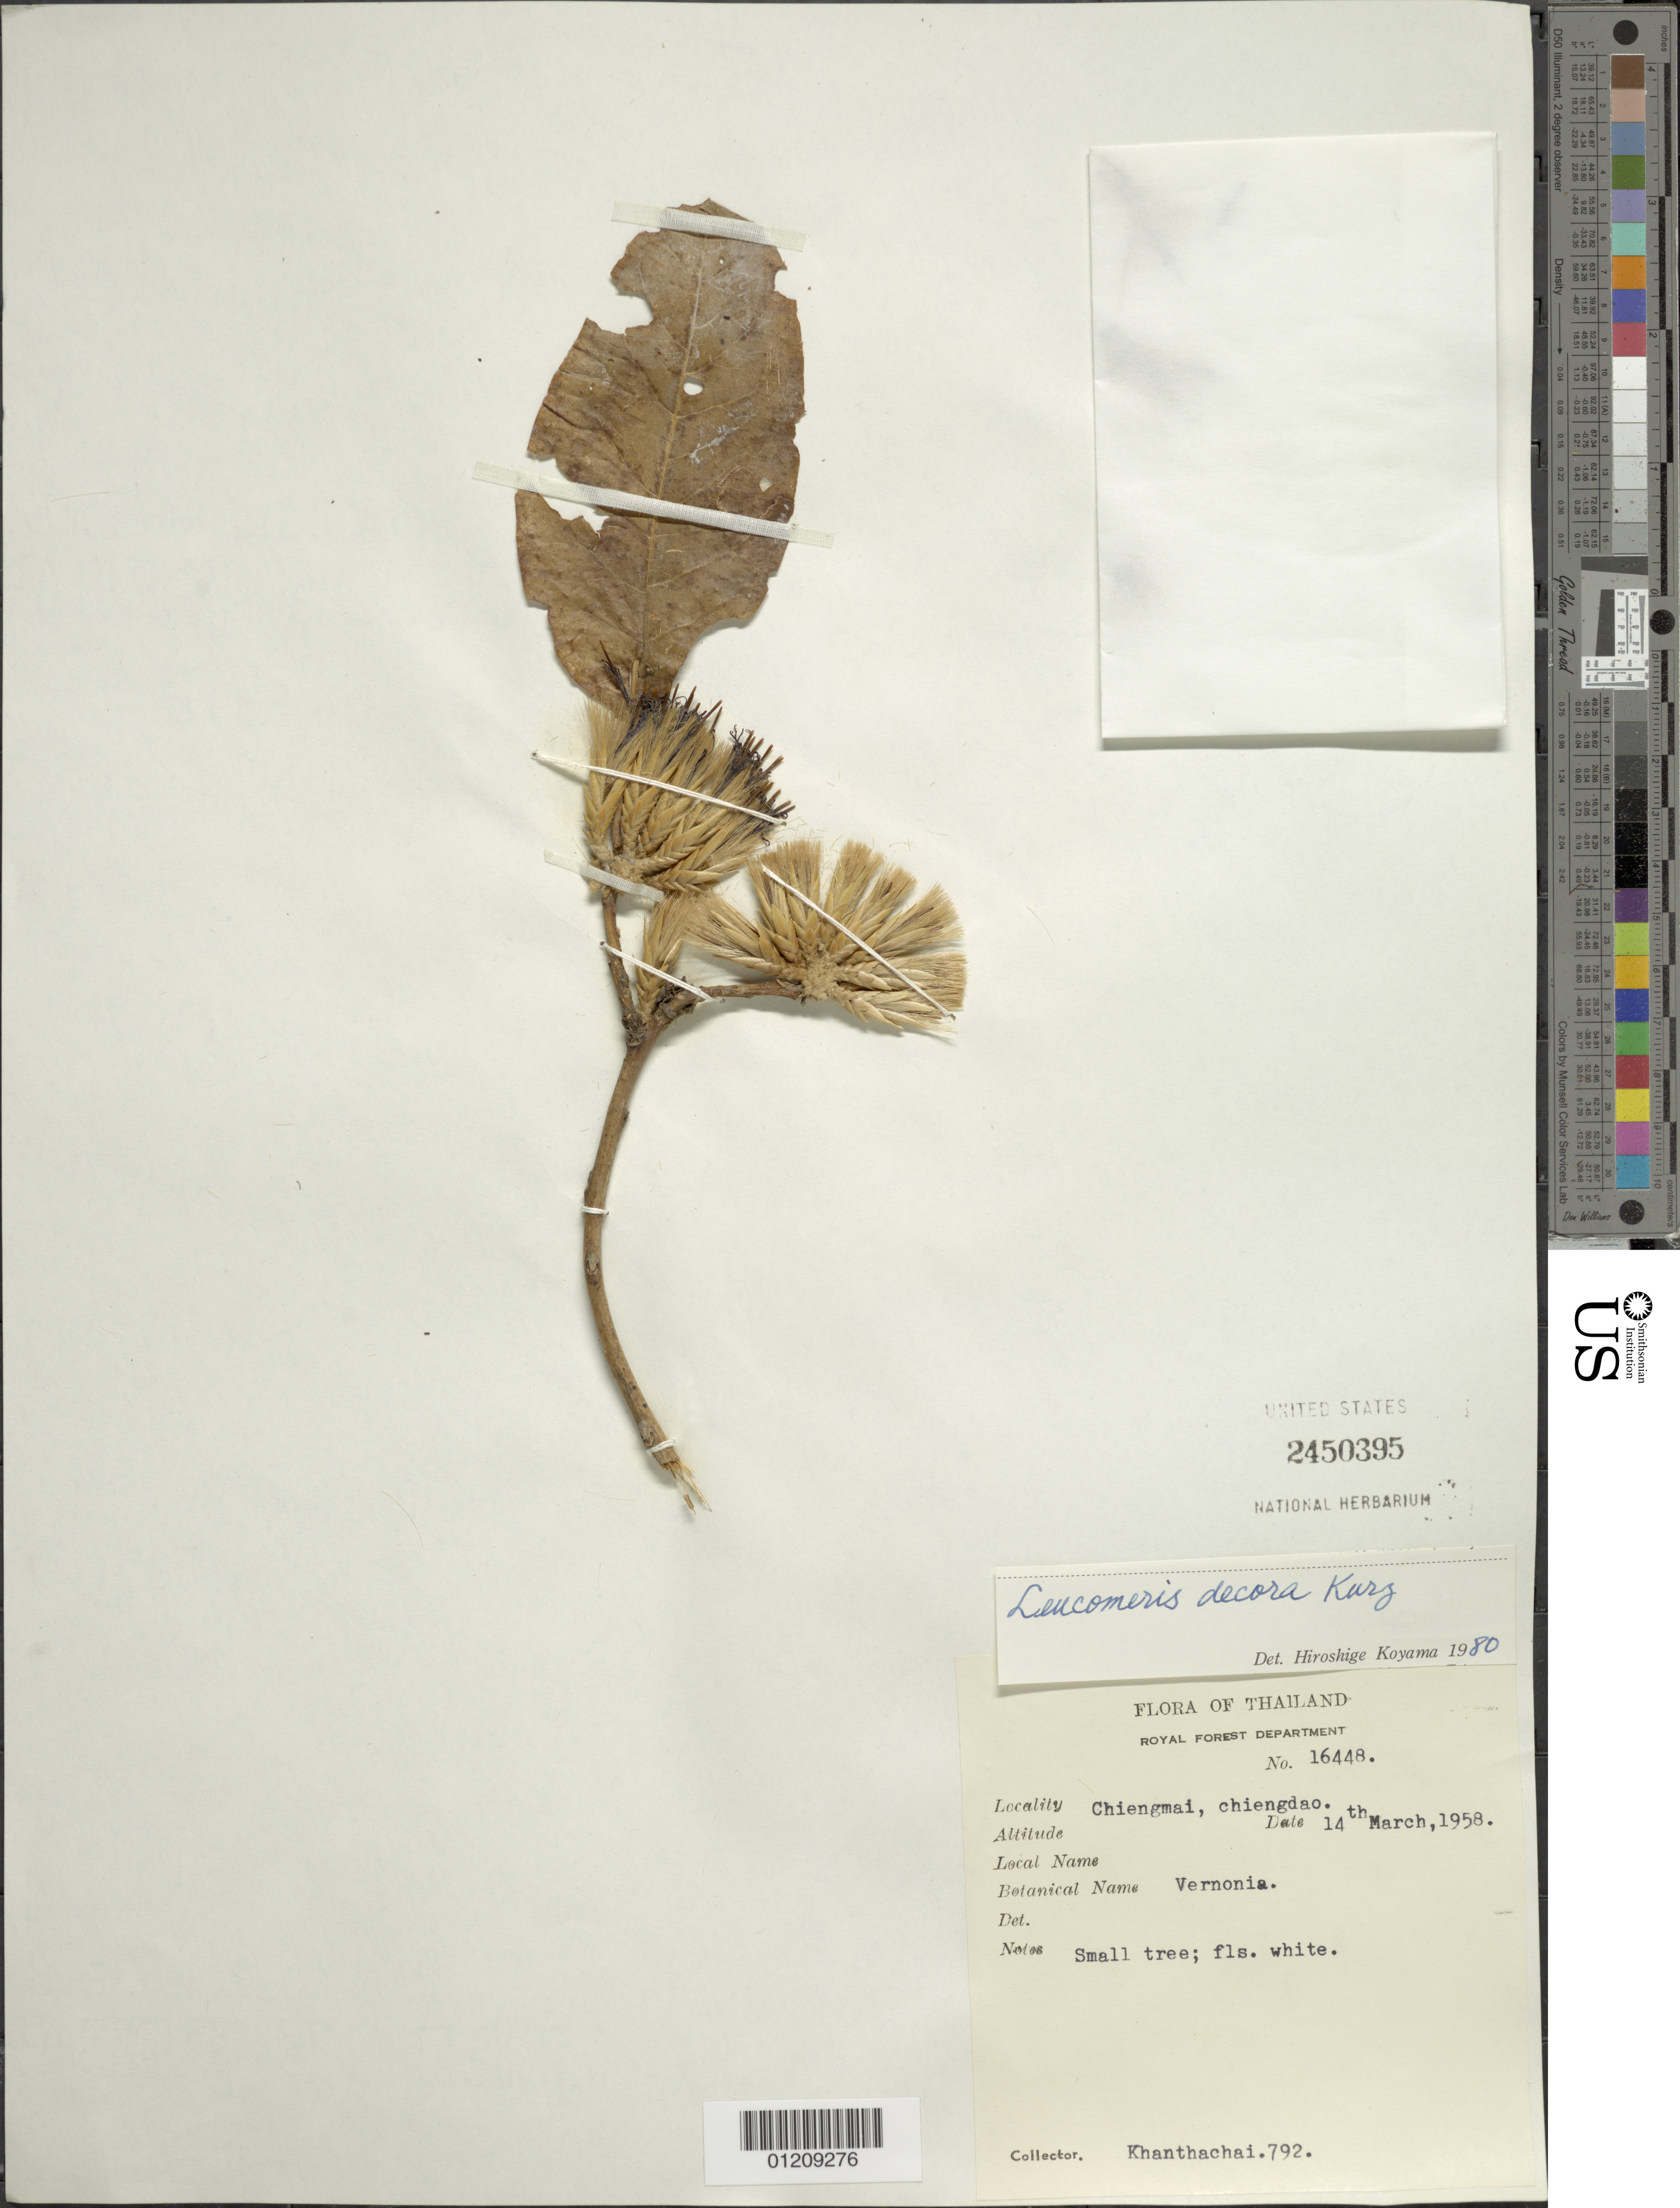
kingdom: Plantae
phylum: Tracheophyta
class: Magnoliopsida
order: Asterales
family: Asteraceae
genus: Leucomeris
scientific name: Leucomeris decora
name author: Kurz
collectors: Khanthachai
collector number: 16448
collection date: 1958-03-14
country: Thailand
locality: Chiengmai, chiengdao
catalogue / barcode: US 2450395